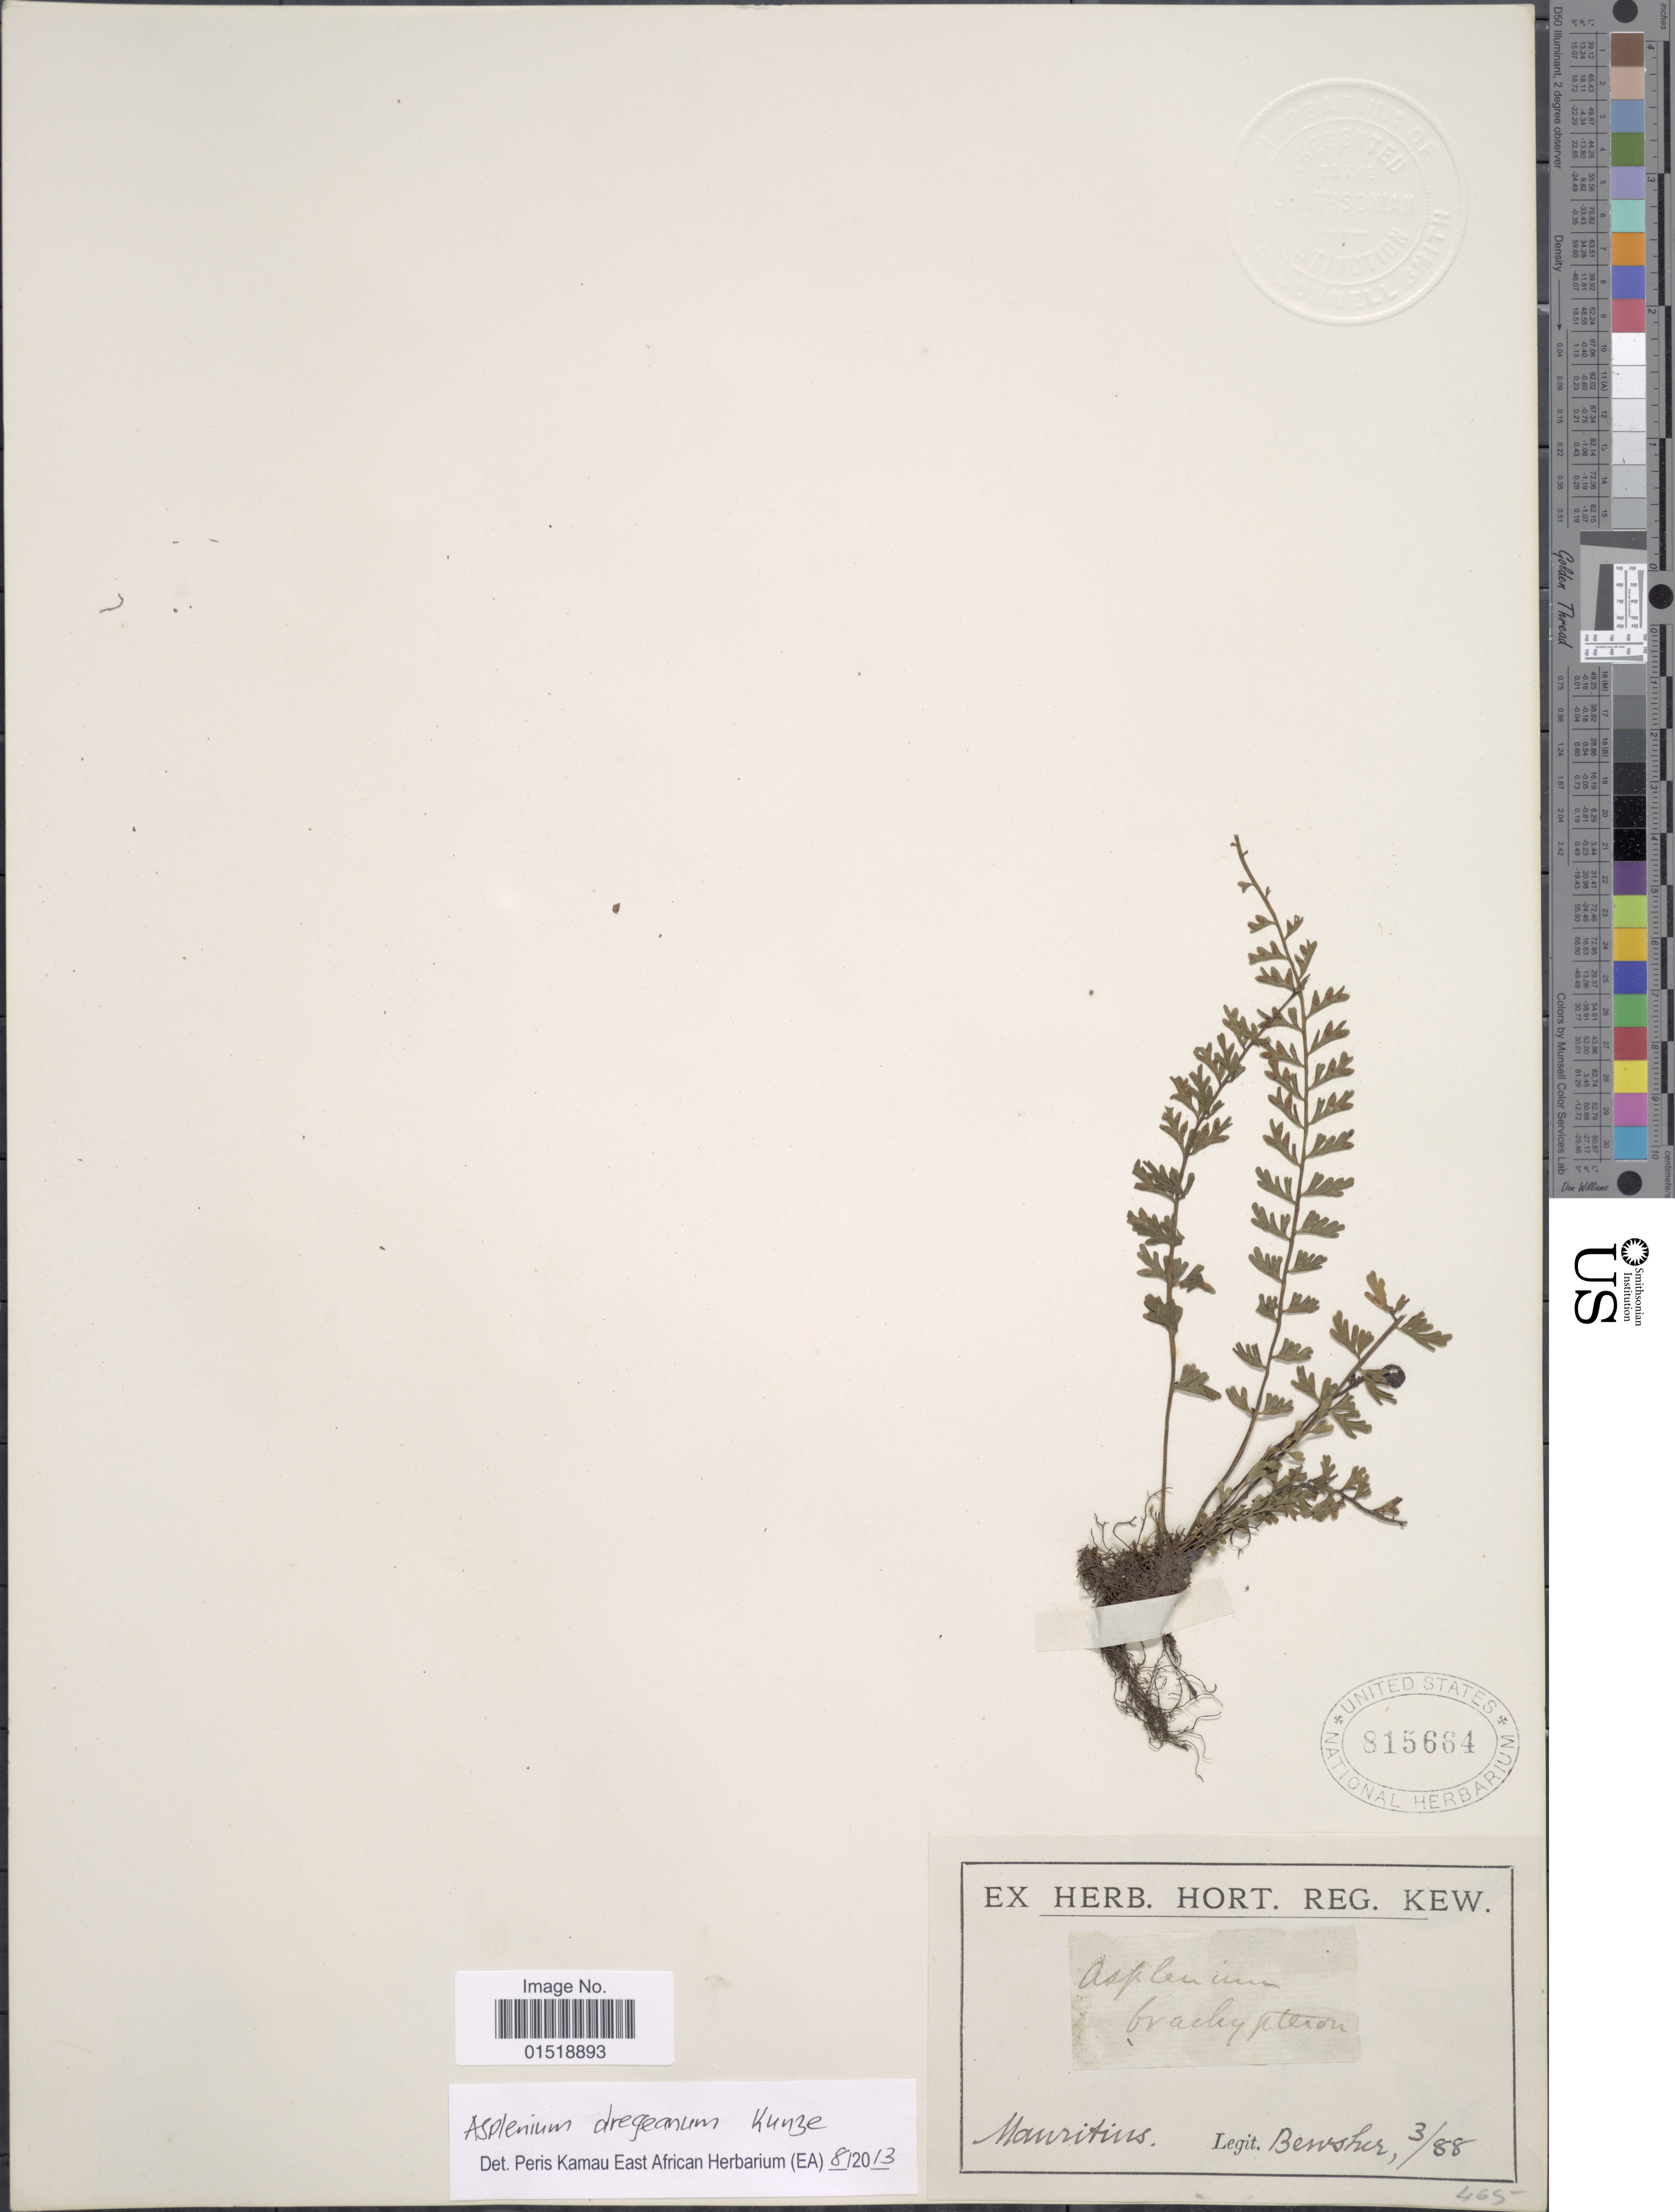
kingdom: Plantae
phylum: Tracheophyta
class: Polypodiopsida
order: Polypodiales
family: Aspleniaceae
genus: Asplenium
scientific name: Asplenium dregeanum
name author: Kunze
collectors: Bewsher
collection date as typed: Transcribed d/m/y: /3/88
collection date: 1888-03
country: Mauritius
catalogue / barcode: US 815664